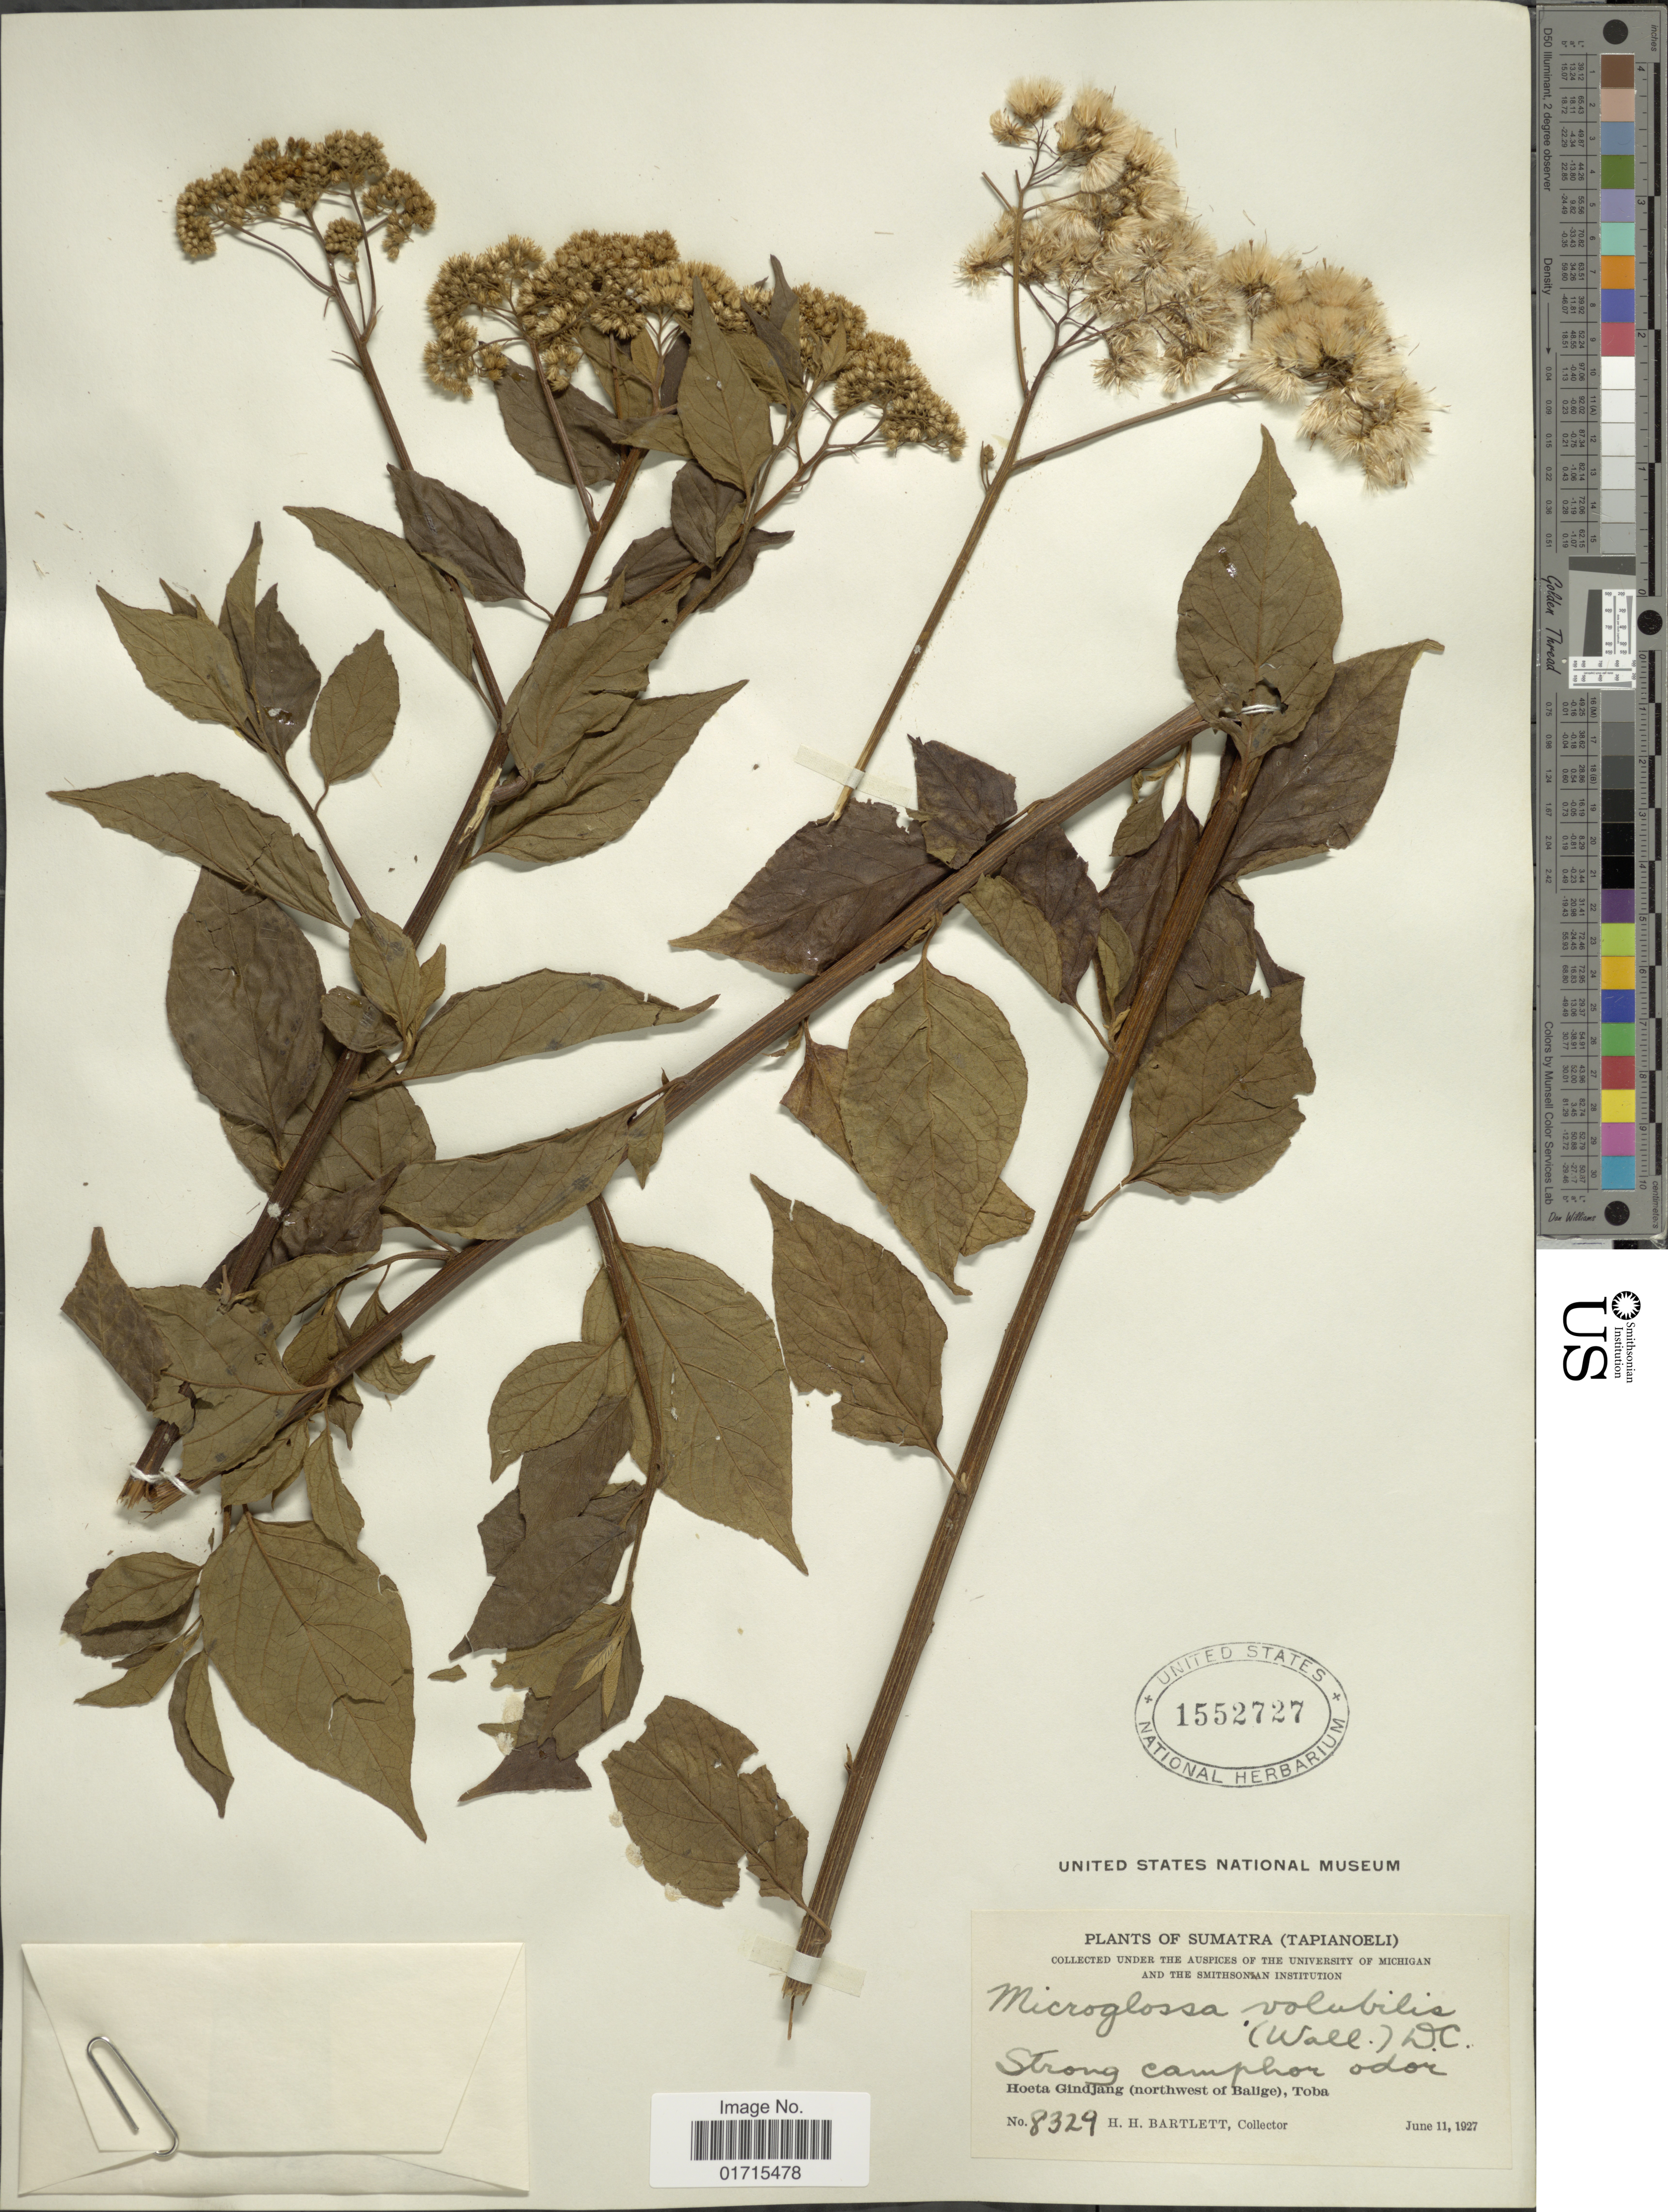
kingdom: Plantae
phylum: Tracheophyta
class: Magnoliopsida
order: Asterales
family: Asteraceae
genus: Microglossa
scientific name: Microglossa pyrifolia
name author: (Lam.) Kuntze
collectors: H. H. Bartlett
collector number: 8329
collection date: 1927-06-11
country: Indonesia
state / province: Sumatra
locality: Sumatra, (Tapianoeli). Hoeta Gindjang (northwest of Balige), Toba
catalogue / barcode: US 1552727